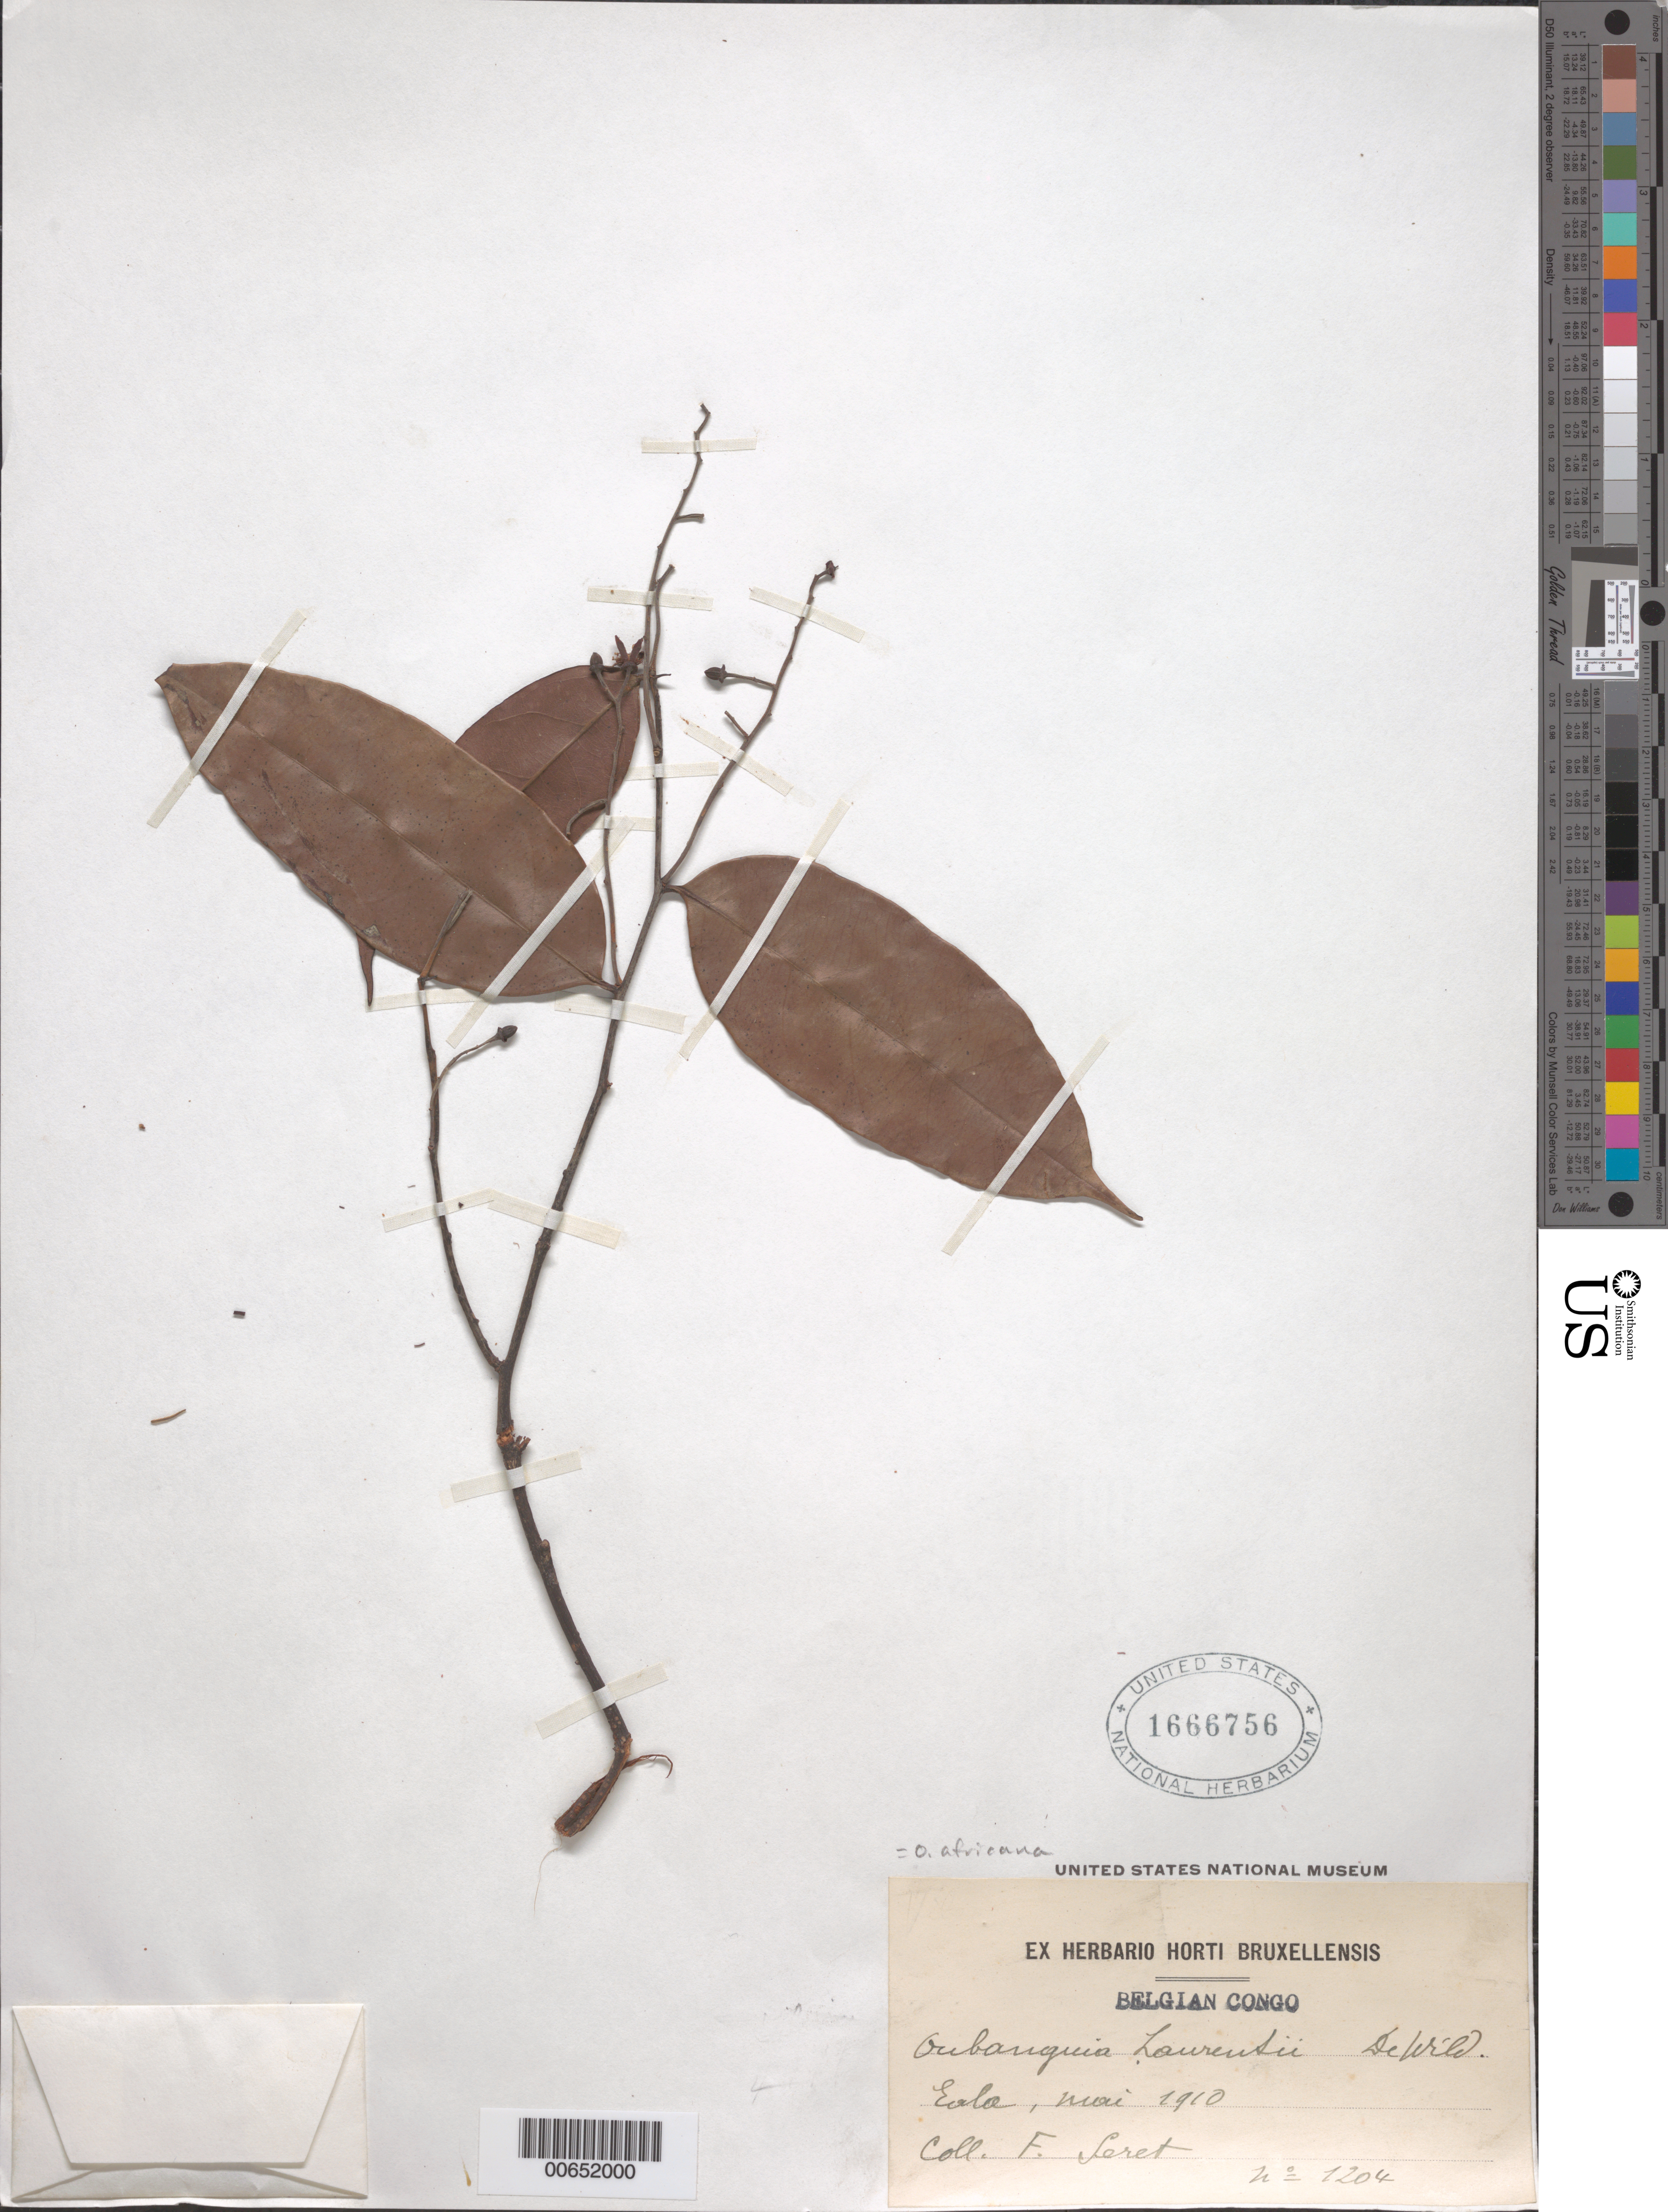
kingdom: Plantae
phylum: Tracheophyta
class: Magnoliopsida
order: Ericales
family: Lecythidaceae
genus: Oubanguia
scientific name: Oubanguia africana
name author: Baill.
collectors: F. Seret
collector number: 1204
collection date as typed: May 1910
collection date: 1910-05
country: Congo, Democratic Republic of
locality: Eola, "Belgian Congo"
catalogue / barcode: US 1666756